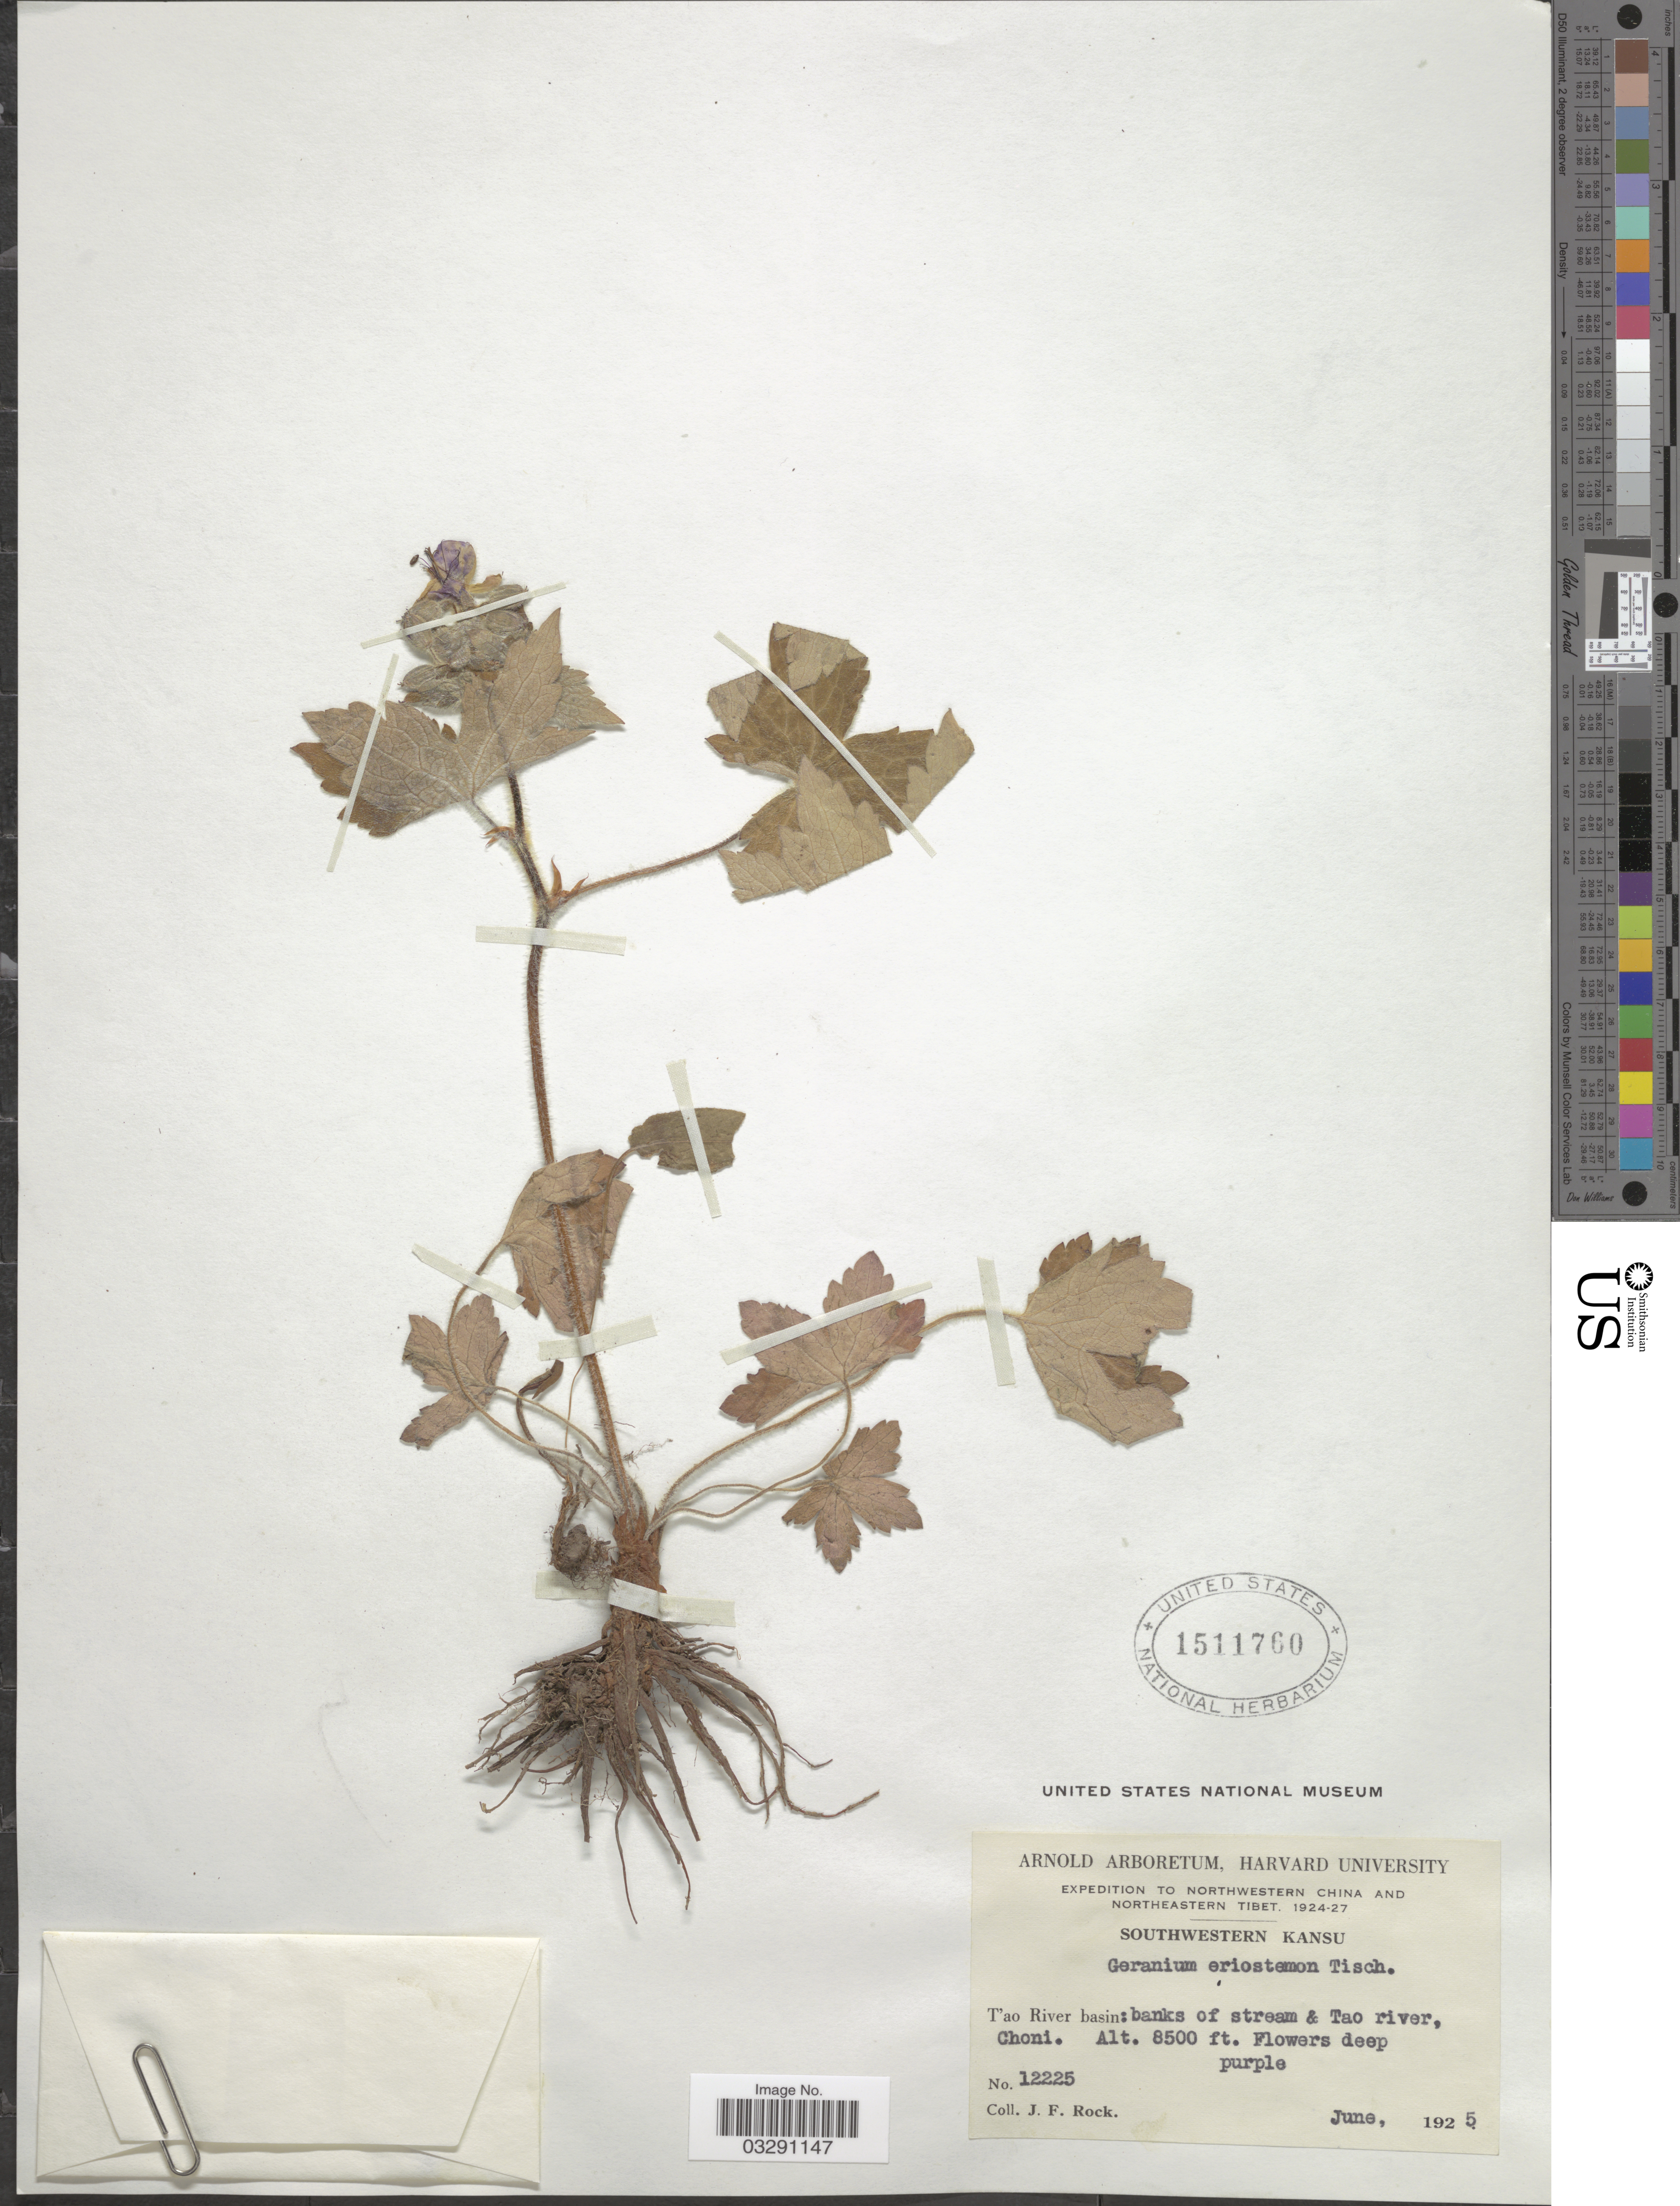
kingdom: Plantae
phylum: Tracheophyta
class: Magnoliopsida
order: Geraniales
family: Geraniaceae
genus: Geranium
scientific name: Geranium eriostemon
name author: Fisch. ex DC.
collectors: J. Rock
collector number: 12225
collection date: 1925-06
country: China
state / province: Gansu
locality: Northwestern China and Northeastern Tibet. Southwestern Kansu. T'ao River basin: banks of stream & Tao river, Choni.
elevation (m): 2591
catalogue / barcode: US 1511760